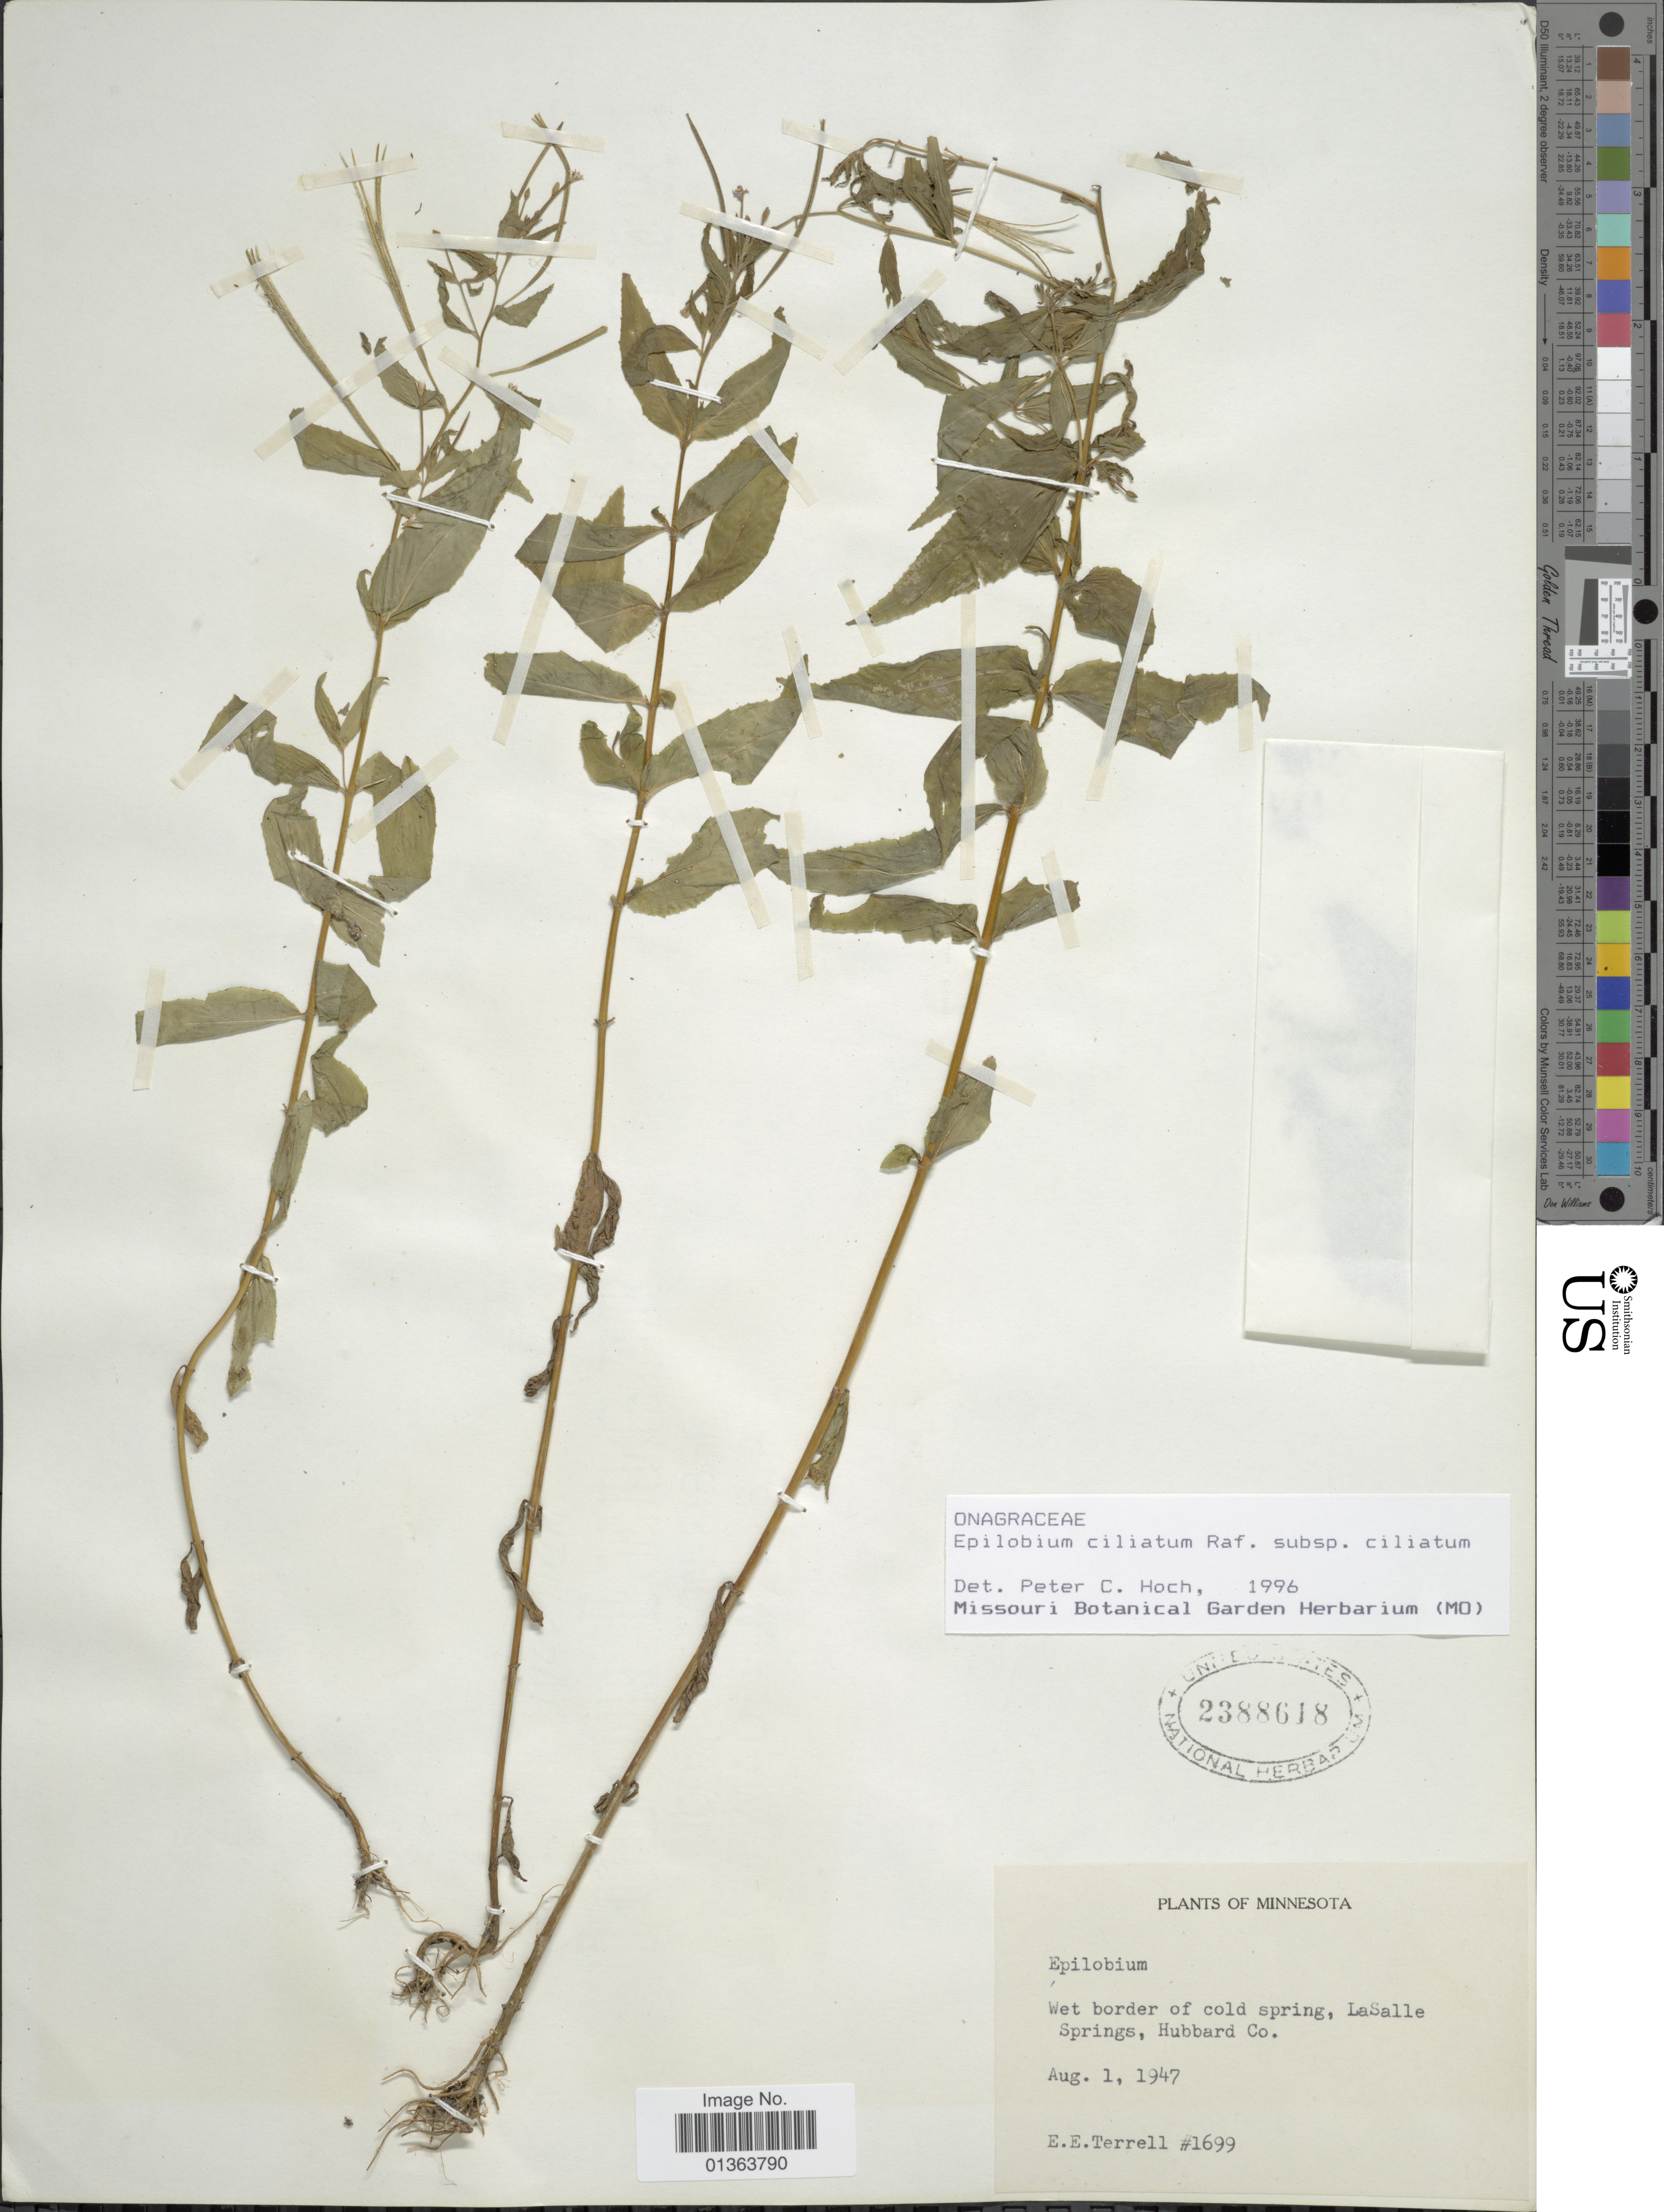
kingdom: Plantae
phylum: Tracheophyta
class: Magnoliopsida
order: Myrtales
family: Onagraceae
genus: Epilobium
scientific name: Epilobium ciliatum subsp. ciliatum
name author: Raf.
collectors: E. E. Terrell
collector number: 1699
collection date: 1947-08-01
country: United States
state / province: Minnesota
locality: Wet border of cold spring, La Salle Springs, Hubbard Co.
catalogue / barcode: US 2388618